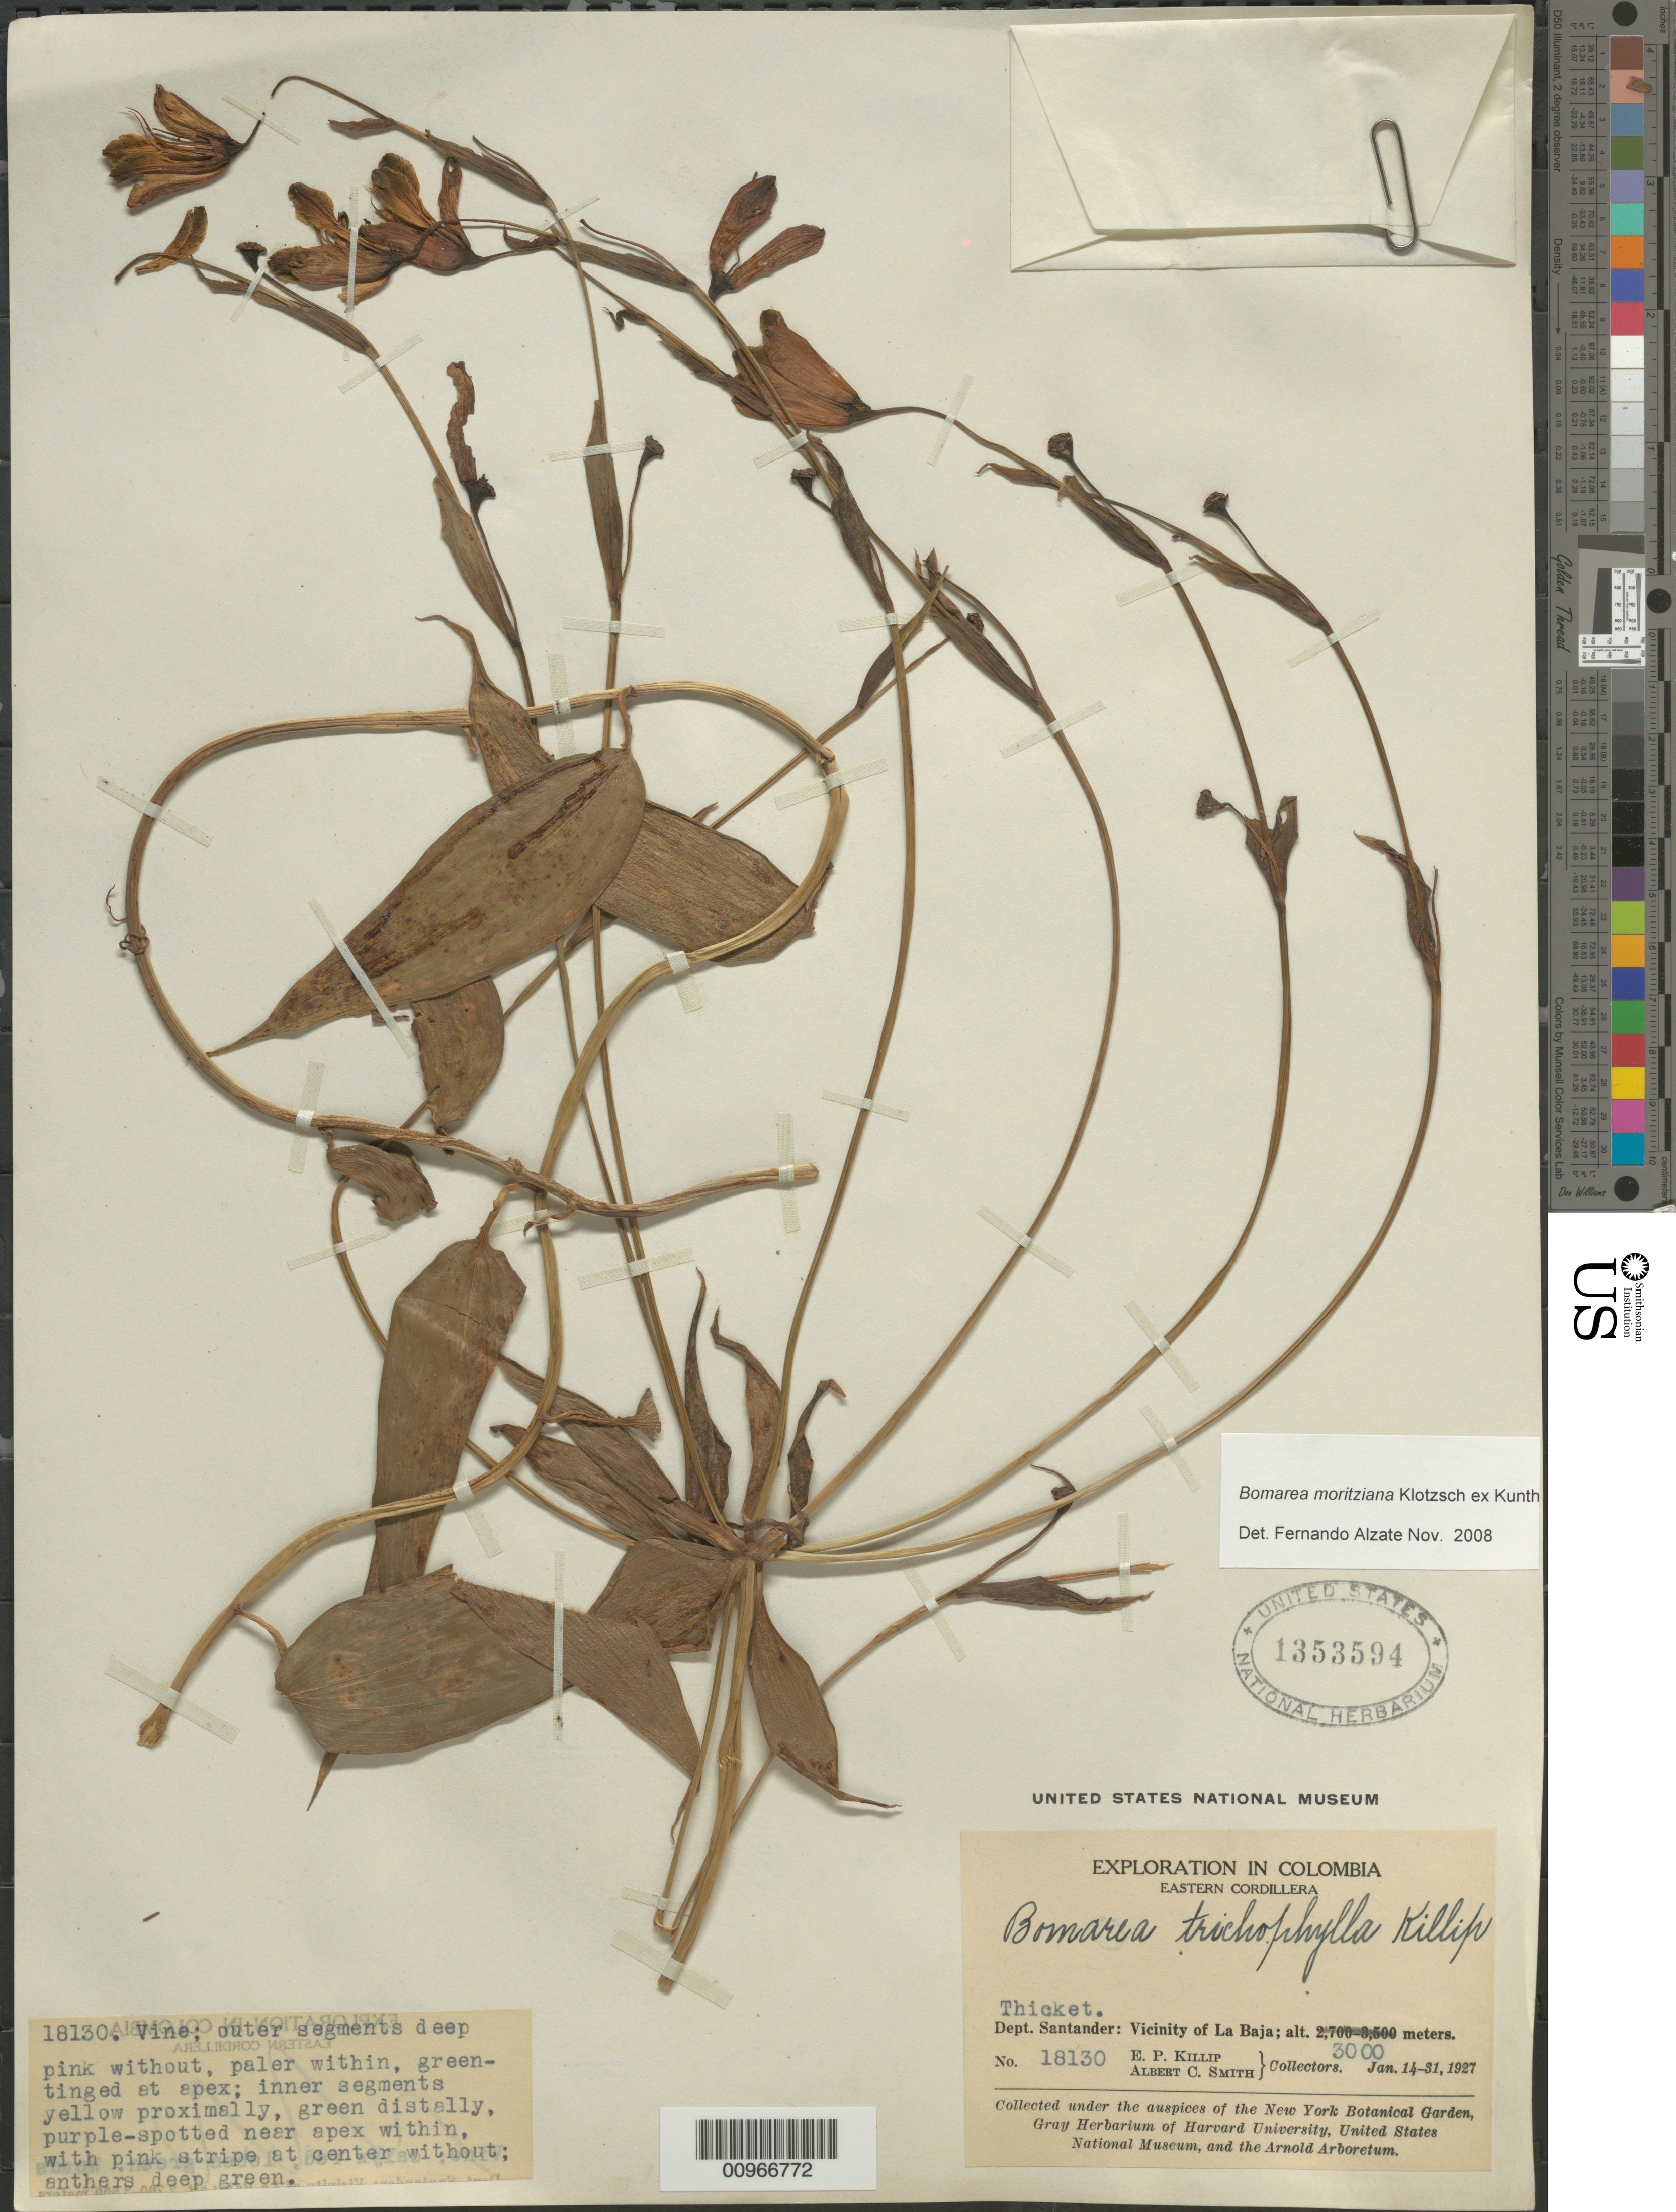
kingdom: Plantae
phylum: Tracheophyta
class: Liliopsida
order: Liliales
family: Alstroemeriaceae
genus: Bomarea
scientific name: Bomarea moritziana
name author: Klotzsch ex Kunth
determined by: Alzate Guarin, Fernando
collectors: E. P. Killip & A. C. Smith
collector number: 18130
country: Colombia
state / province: Santander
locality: La Baja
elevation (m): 3000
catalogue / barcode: US 1353594